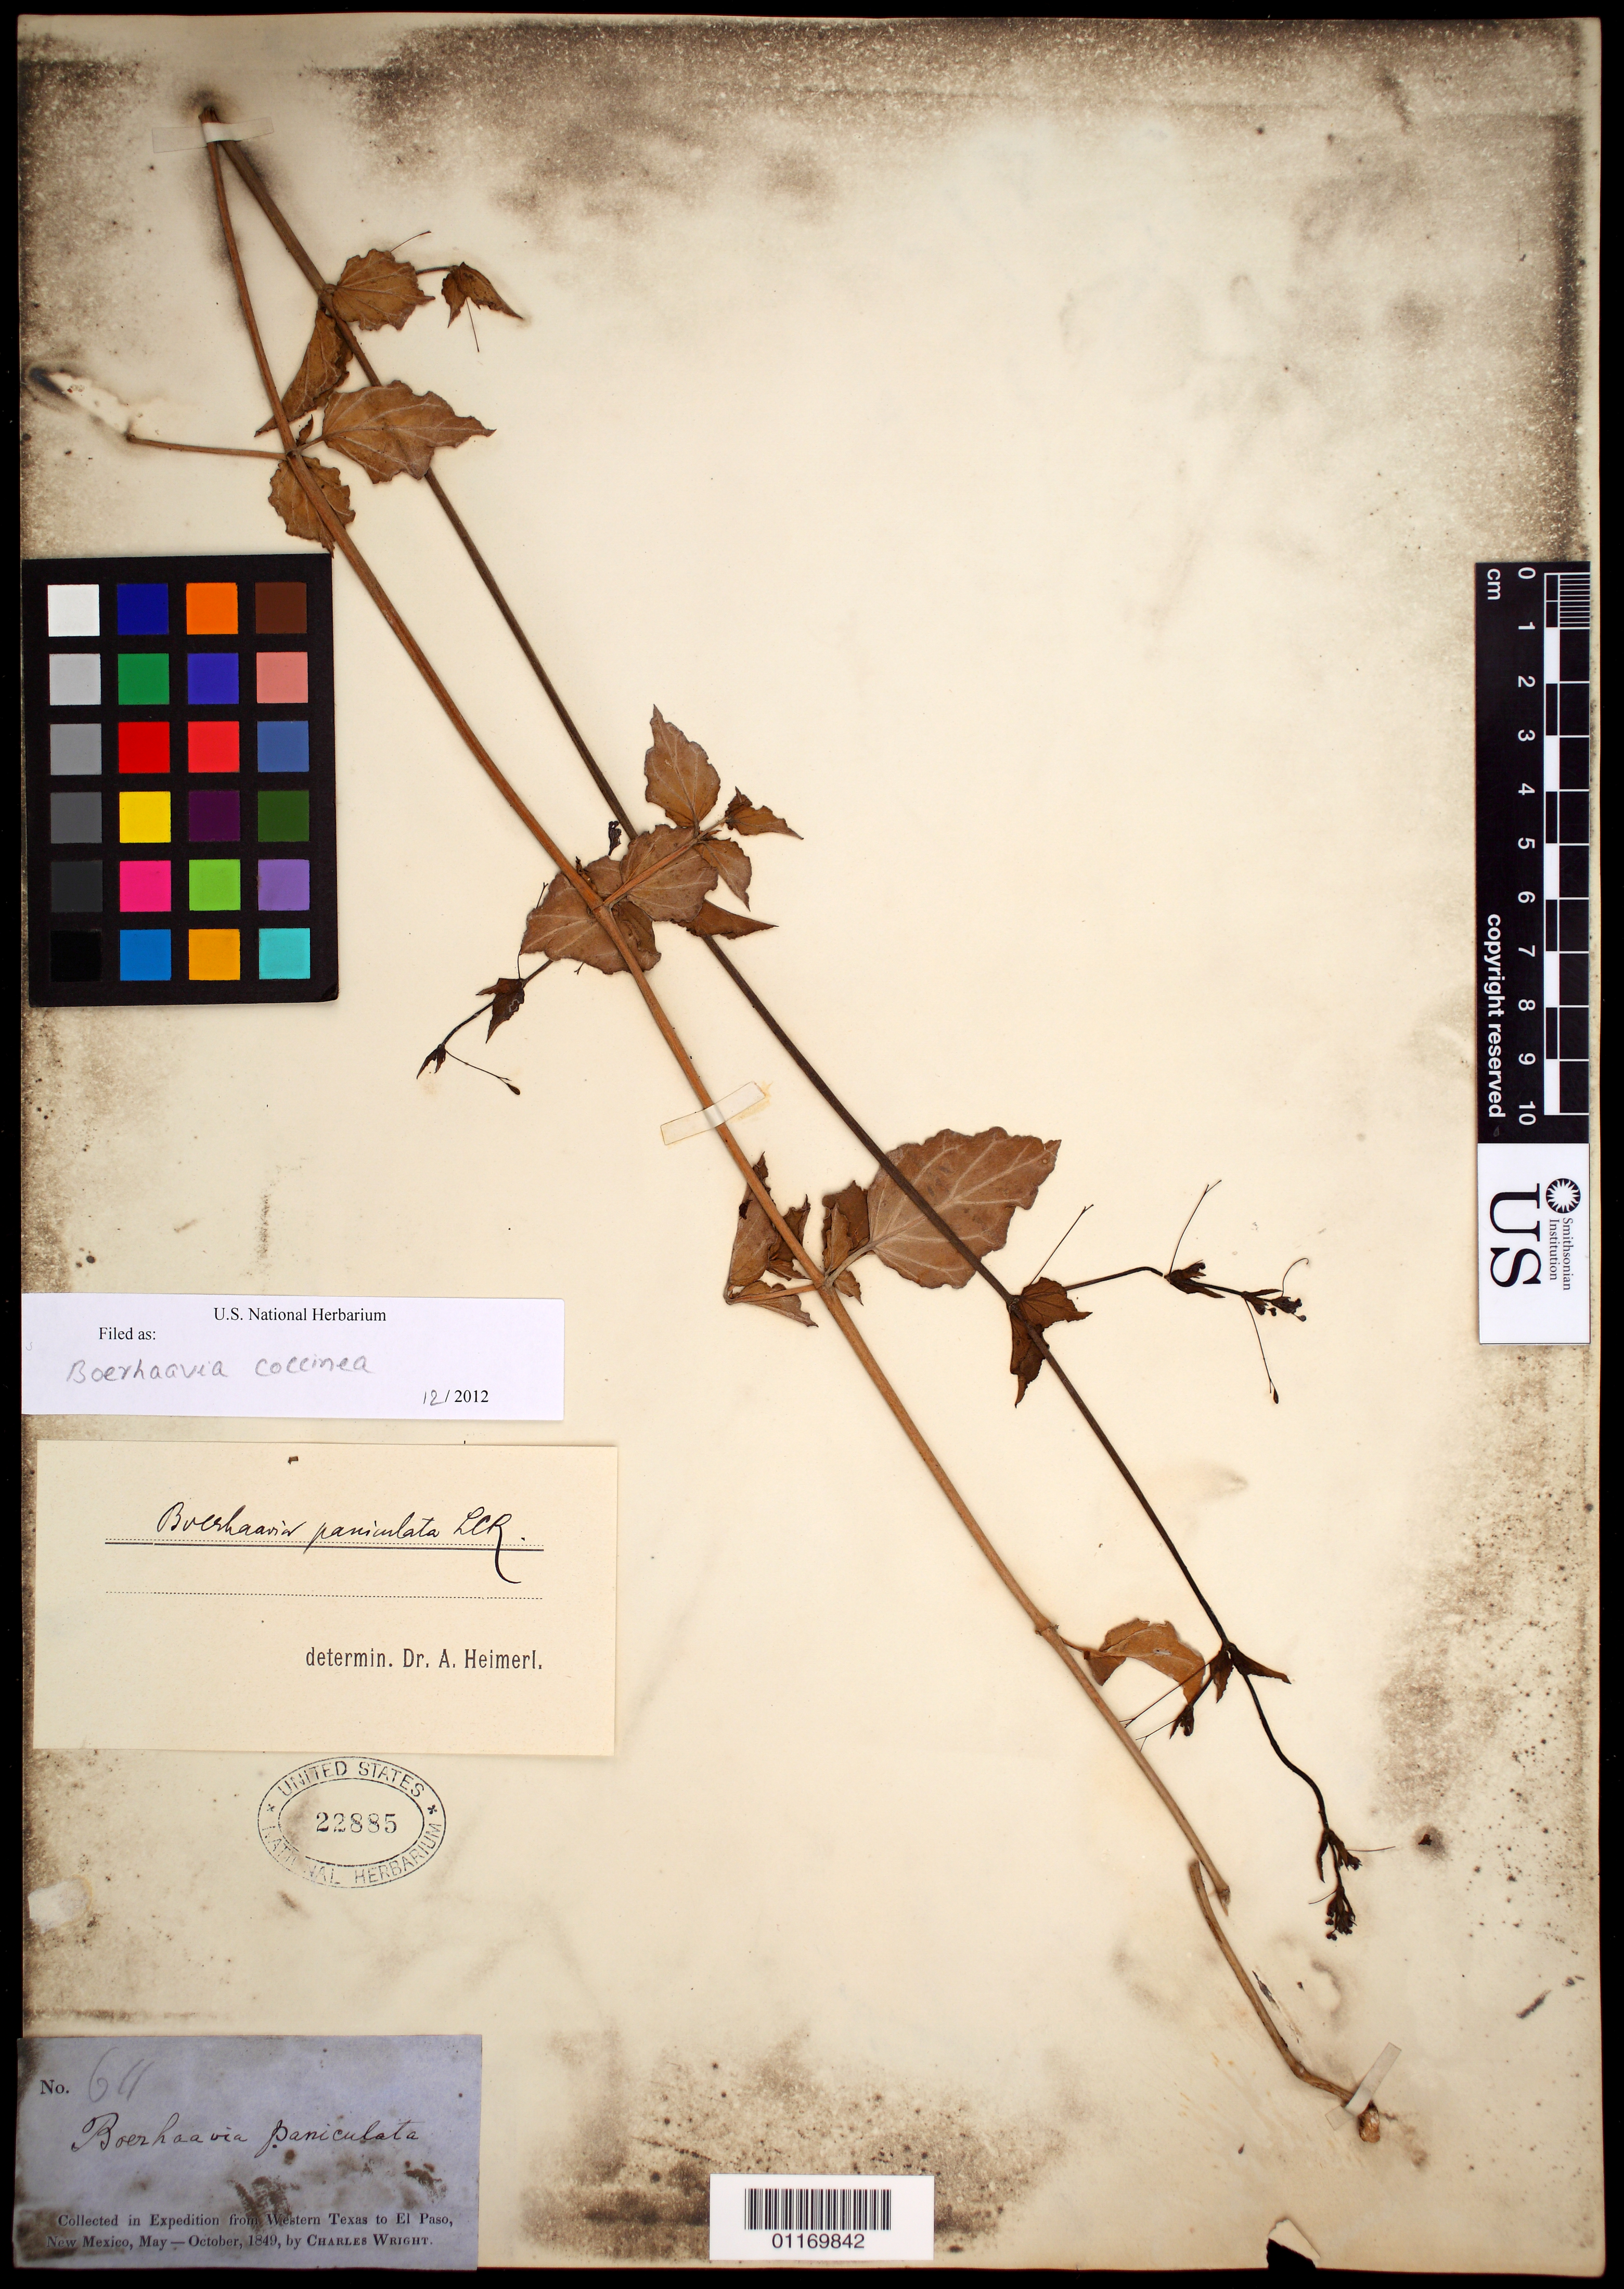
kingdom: Plantae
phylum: Tracheophyta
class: Magnoliopsida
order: Caryophyllales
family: Nyctaginaceae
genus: Boerhavia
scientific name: Boerhavia coccinea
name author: Mill.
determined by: Spellenberg, R.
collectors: C. Wright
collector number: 611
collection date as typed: May 1849 to -- Oct 1849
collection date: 1849-05/1849-10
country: United States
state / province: New Mexico / Texas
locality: W Texas to El Paso, New Mexico.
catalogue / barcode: US 22885